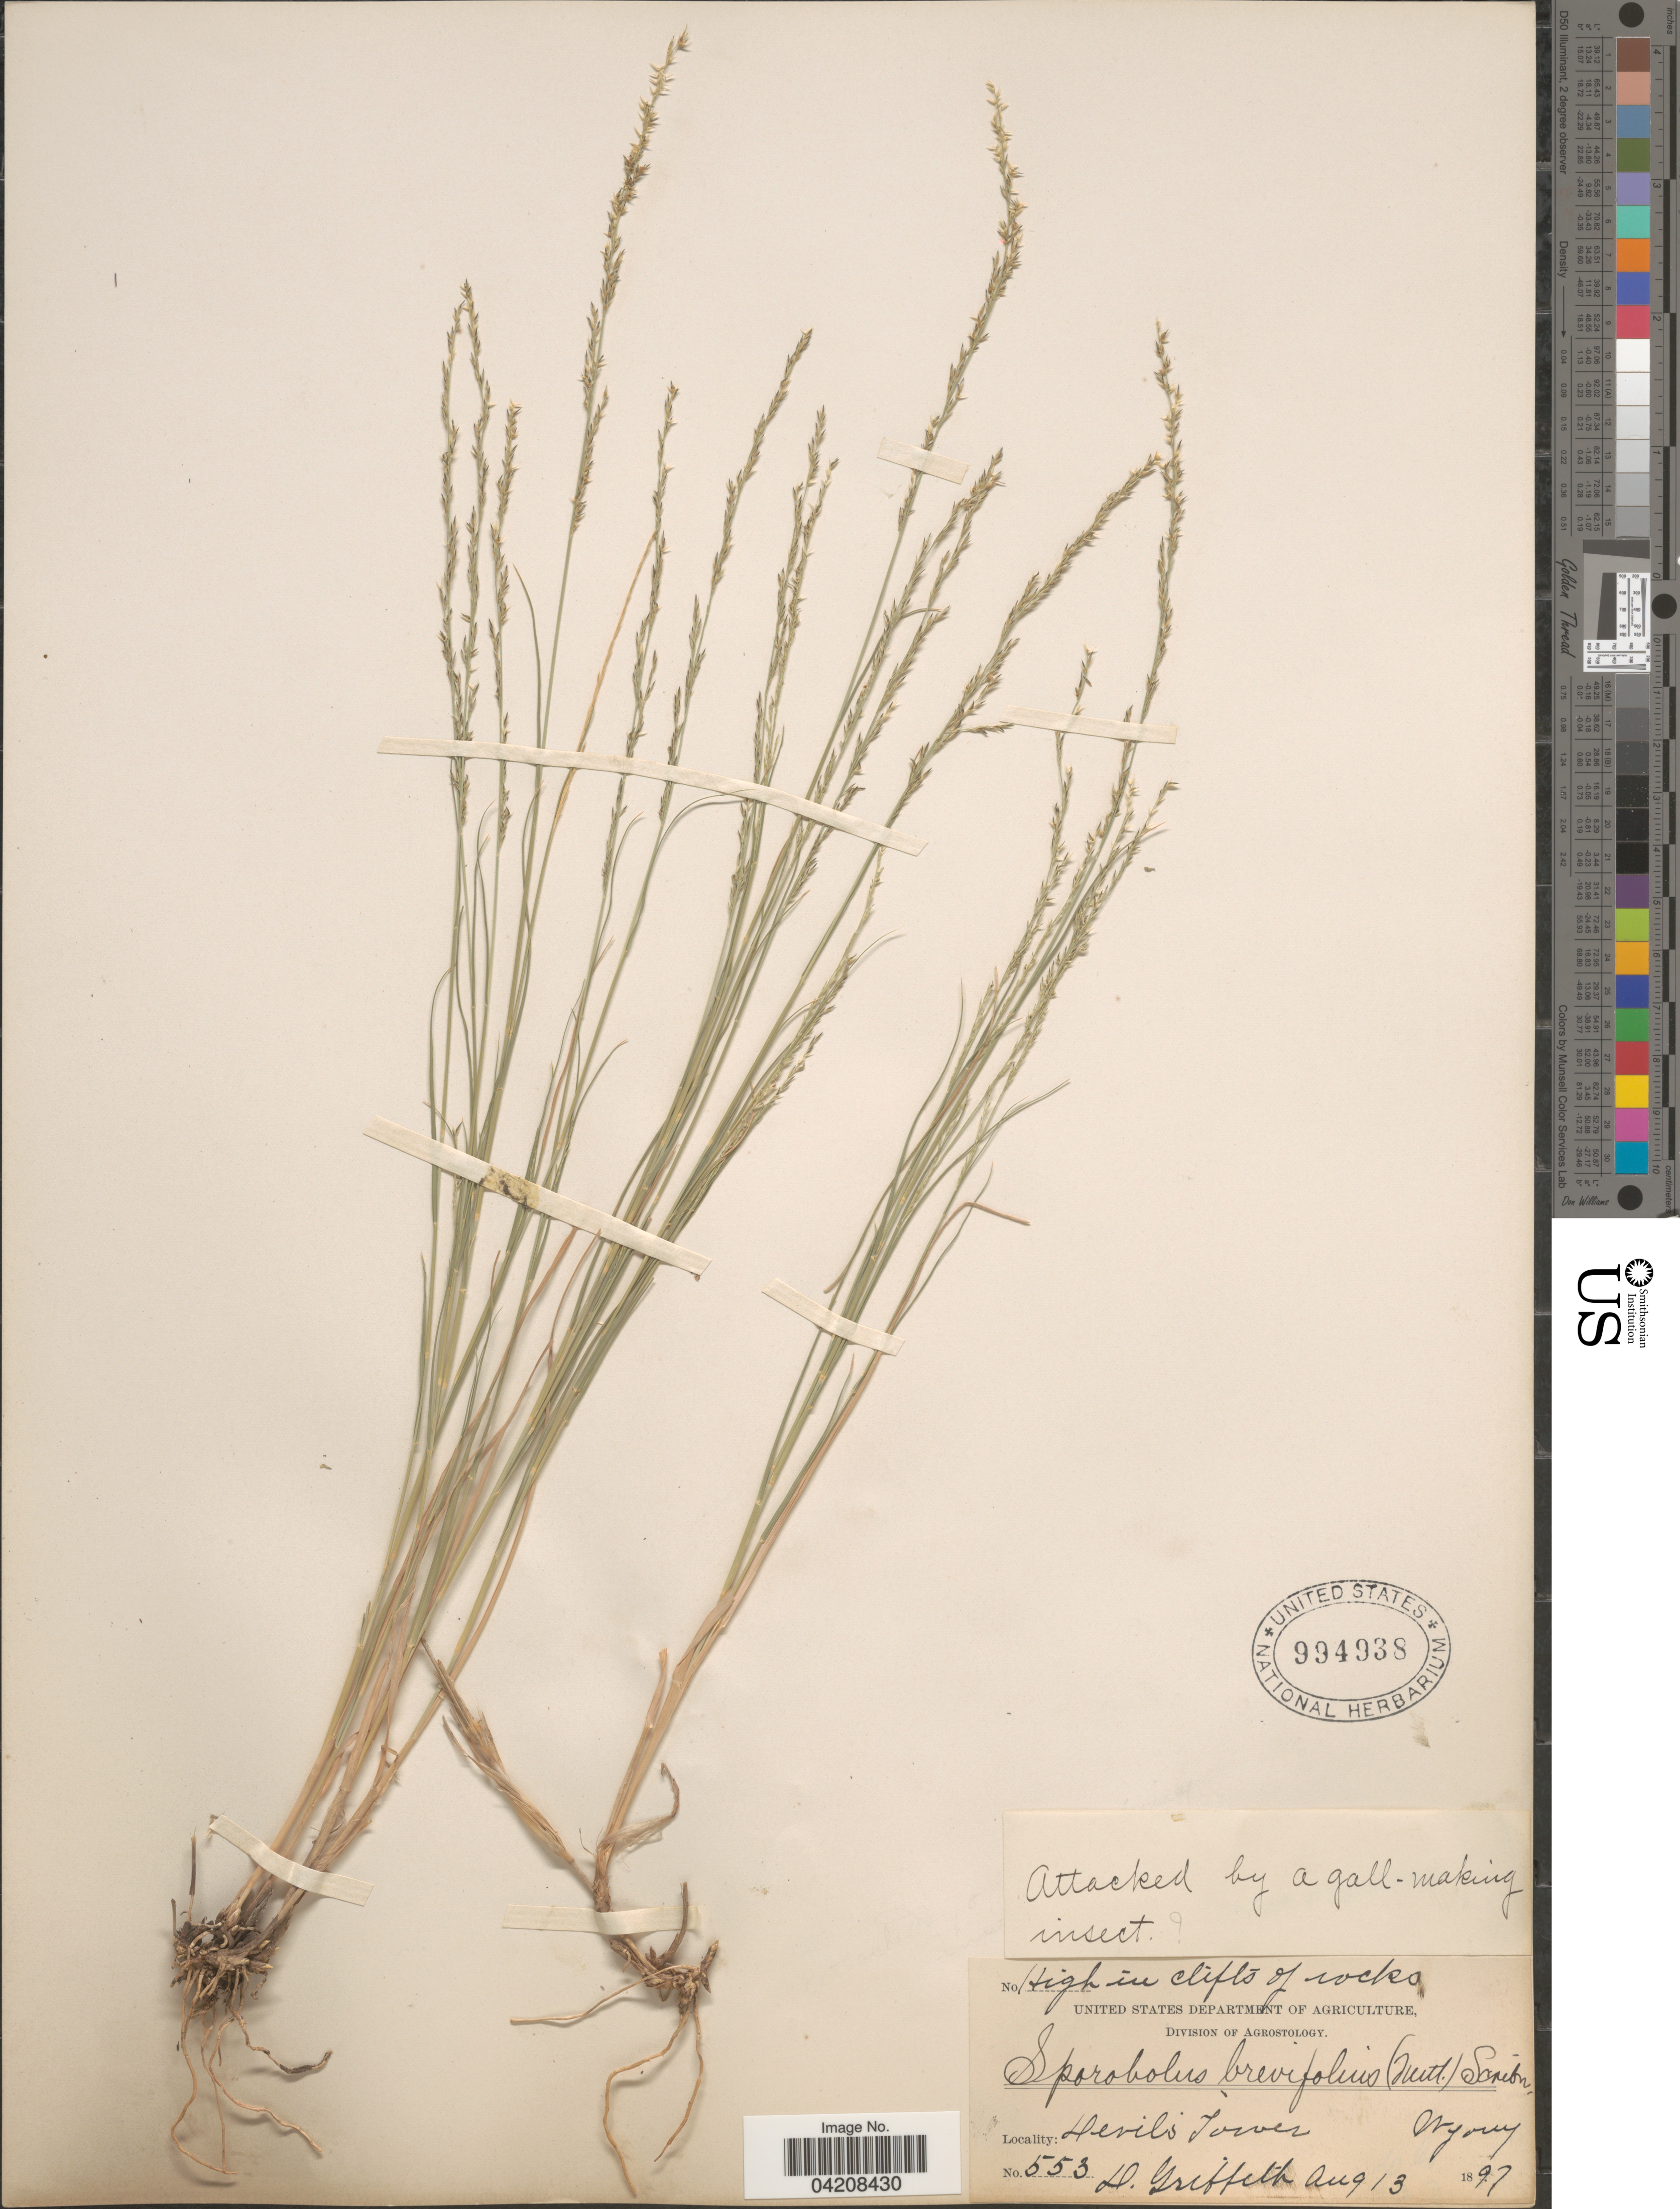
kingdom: Plantae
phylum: Tracheophyta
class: Liliopsida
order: Poales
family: Poaceae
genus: Muhlenbergia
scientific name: Muhlenbergia cuspidata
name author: (Torr. ex Hook.) Rydb.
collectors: D. Griffith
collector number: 553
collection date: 1897-08-13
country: United States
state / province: Wyoming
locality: Devils Tower.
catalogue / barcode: US 994938